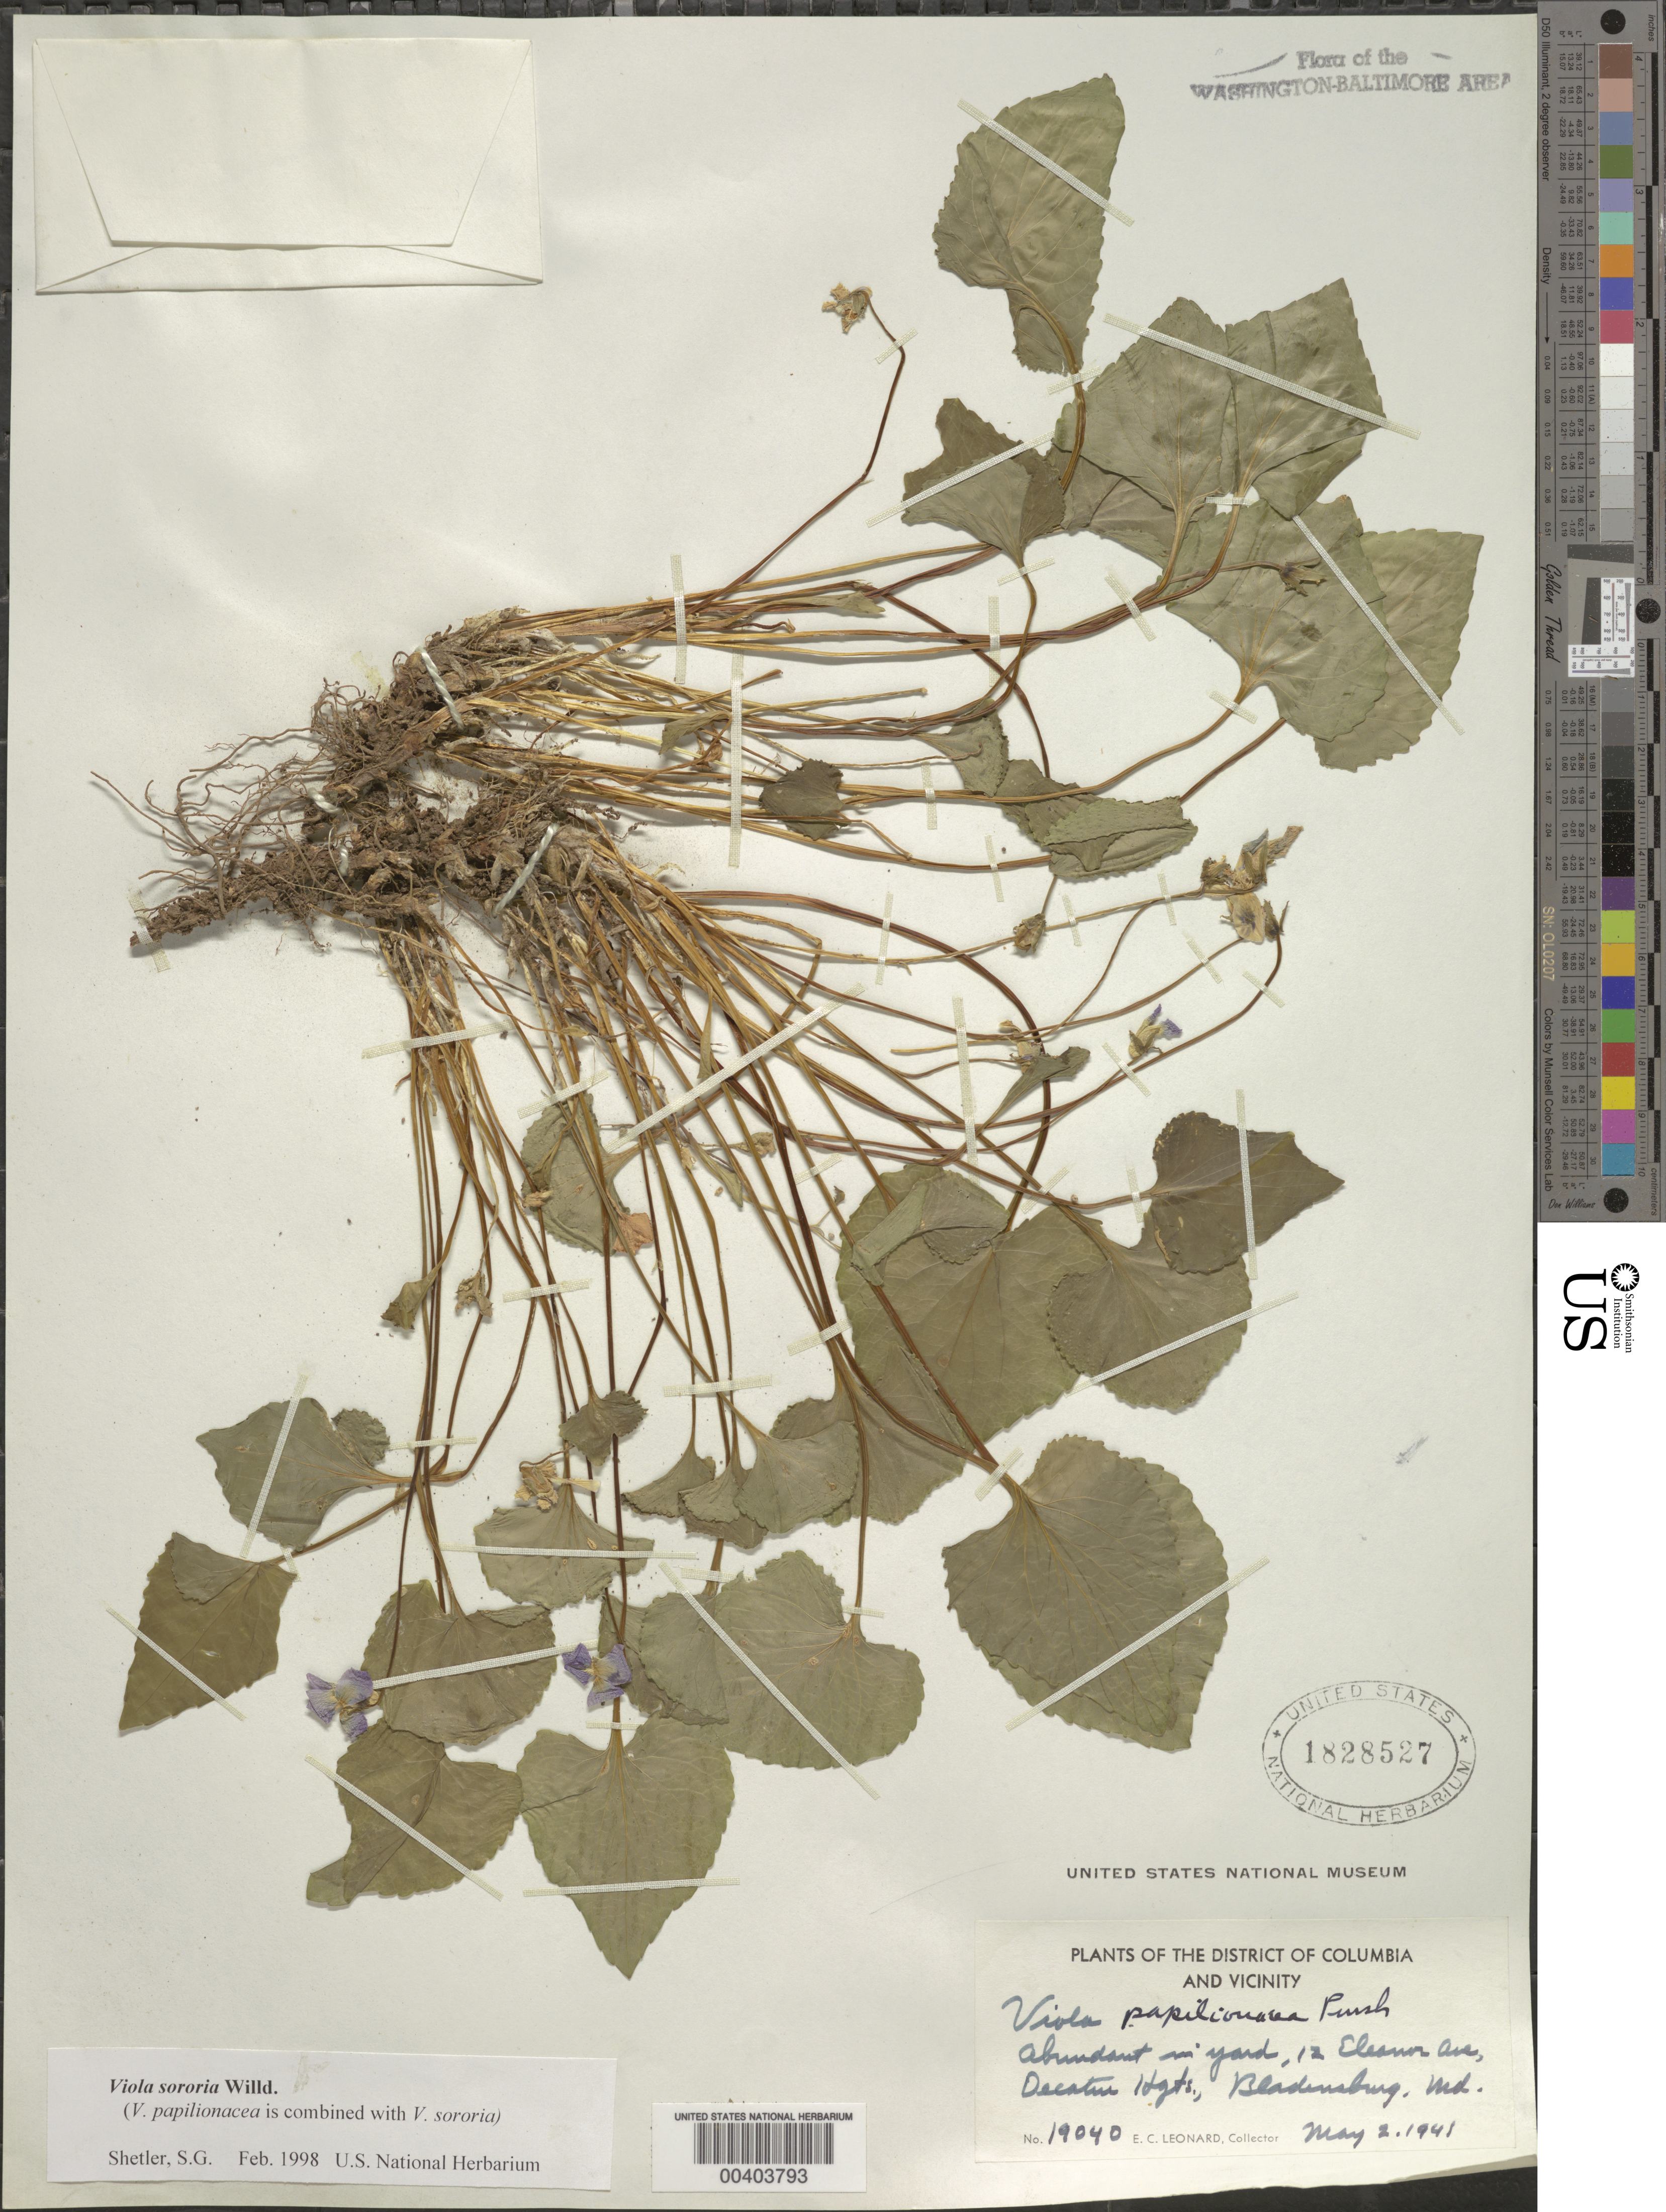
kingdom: Plantae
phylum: Tracheophyta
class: Magnoliopsida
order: Malpighiales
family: Violaceae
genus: Viola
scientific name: Viola sororia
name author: Willd.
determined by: Shetler, Stanwyn G., (US), NMNH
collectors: E. C. Leonard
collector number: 19040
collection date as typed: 02 May 1941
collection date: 1941-05-02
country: United States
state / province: Maryland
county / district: Prince George's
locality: Decatur Heights, Bladensburg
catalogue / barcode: US 1828527